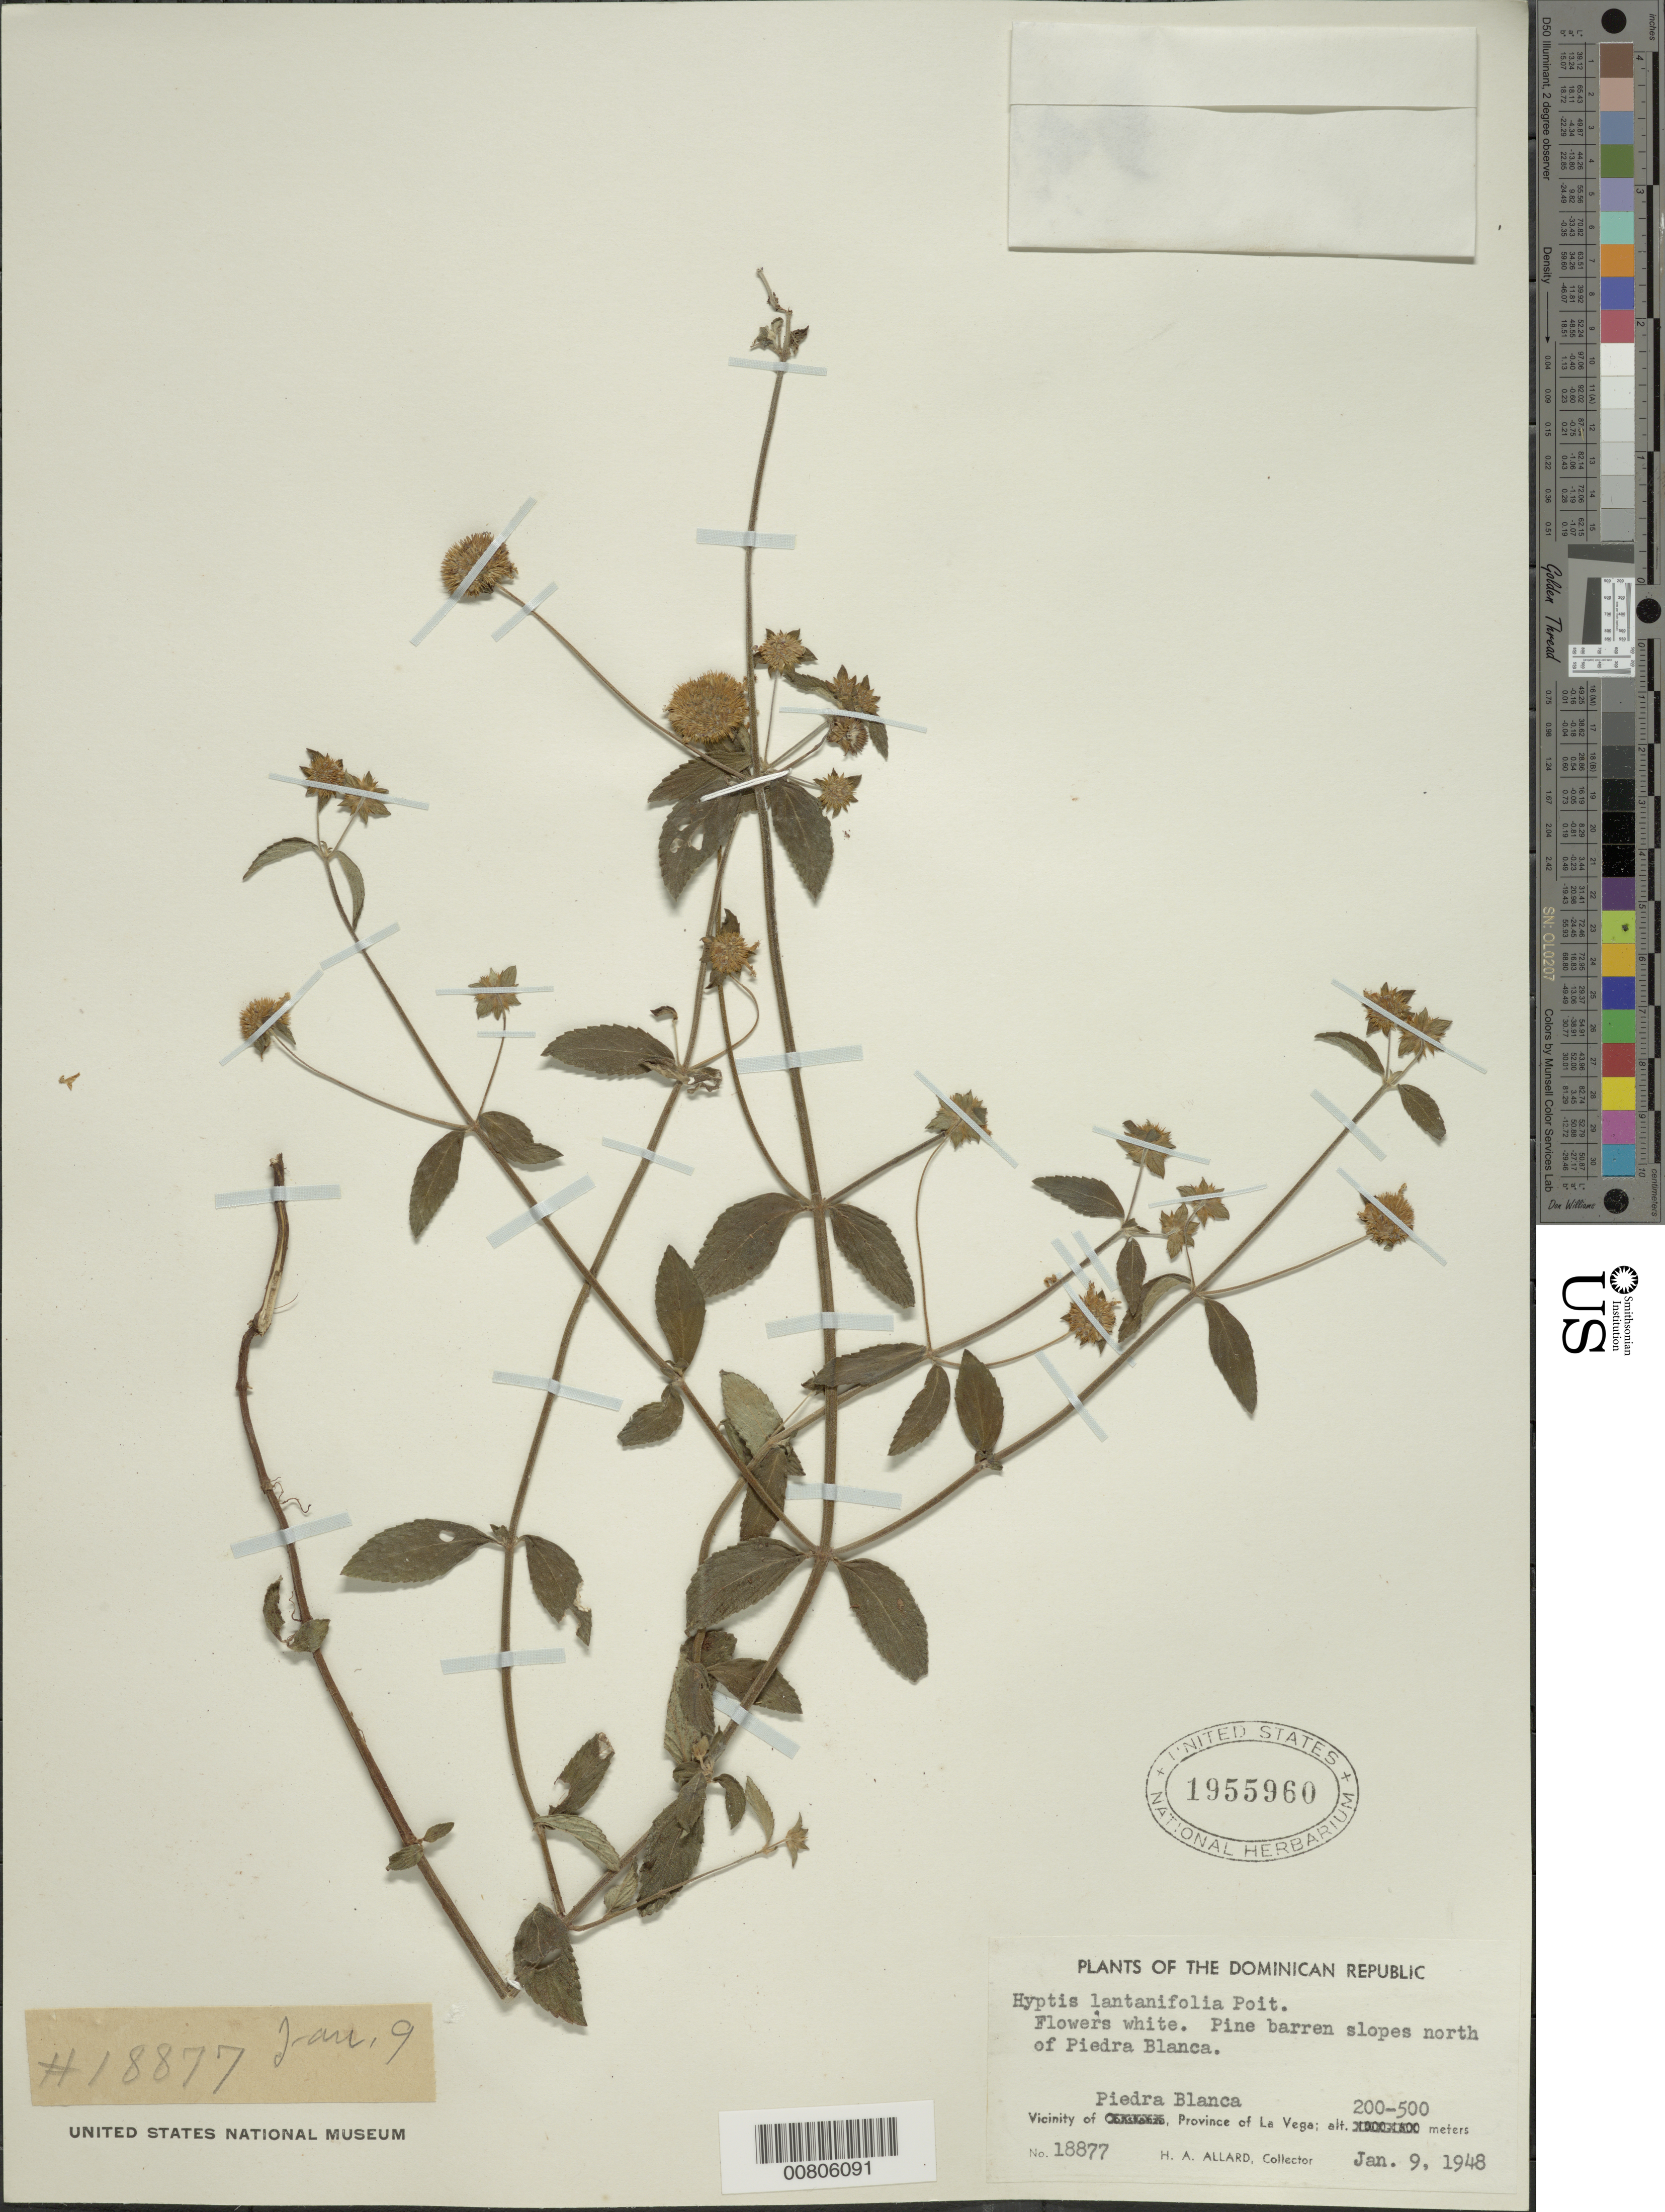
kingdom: Plantae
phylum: Tracheophyta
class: Magnoliopsida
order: Lamiales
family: Lamiaceae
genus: Hyptis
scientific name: Hyptis lantanifolia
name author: Poit.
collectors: H. A. Allard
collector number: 18877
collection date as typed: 09 Jan 1948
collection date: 1948-01-09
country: Dominican Republic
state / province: La Vega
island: Hispaniola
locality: Vicinity of Piedra Blanca, N of city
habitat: Pine barren slopes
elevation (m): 200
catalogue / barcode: US 1955960